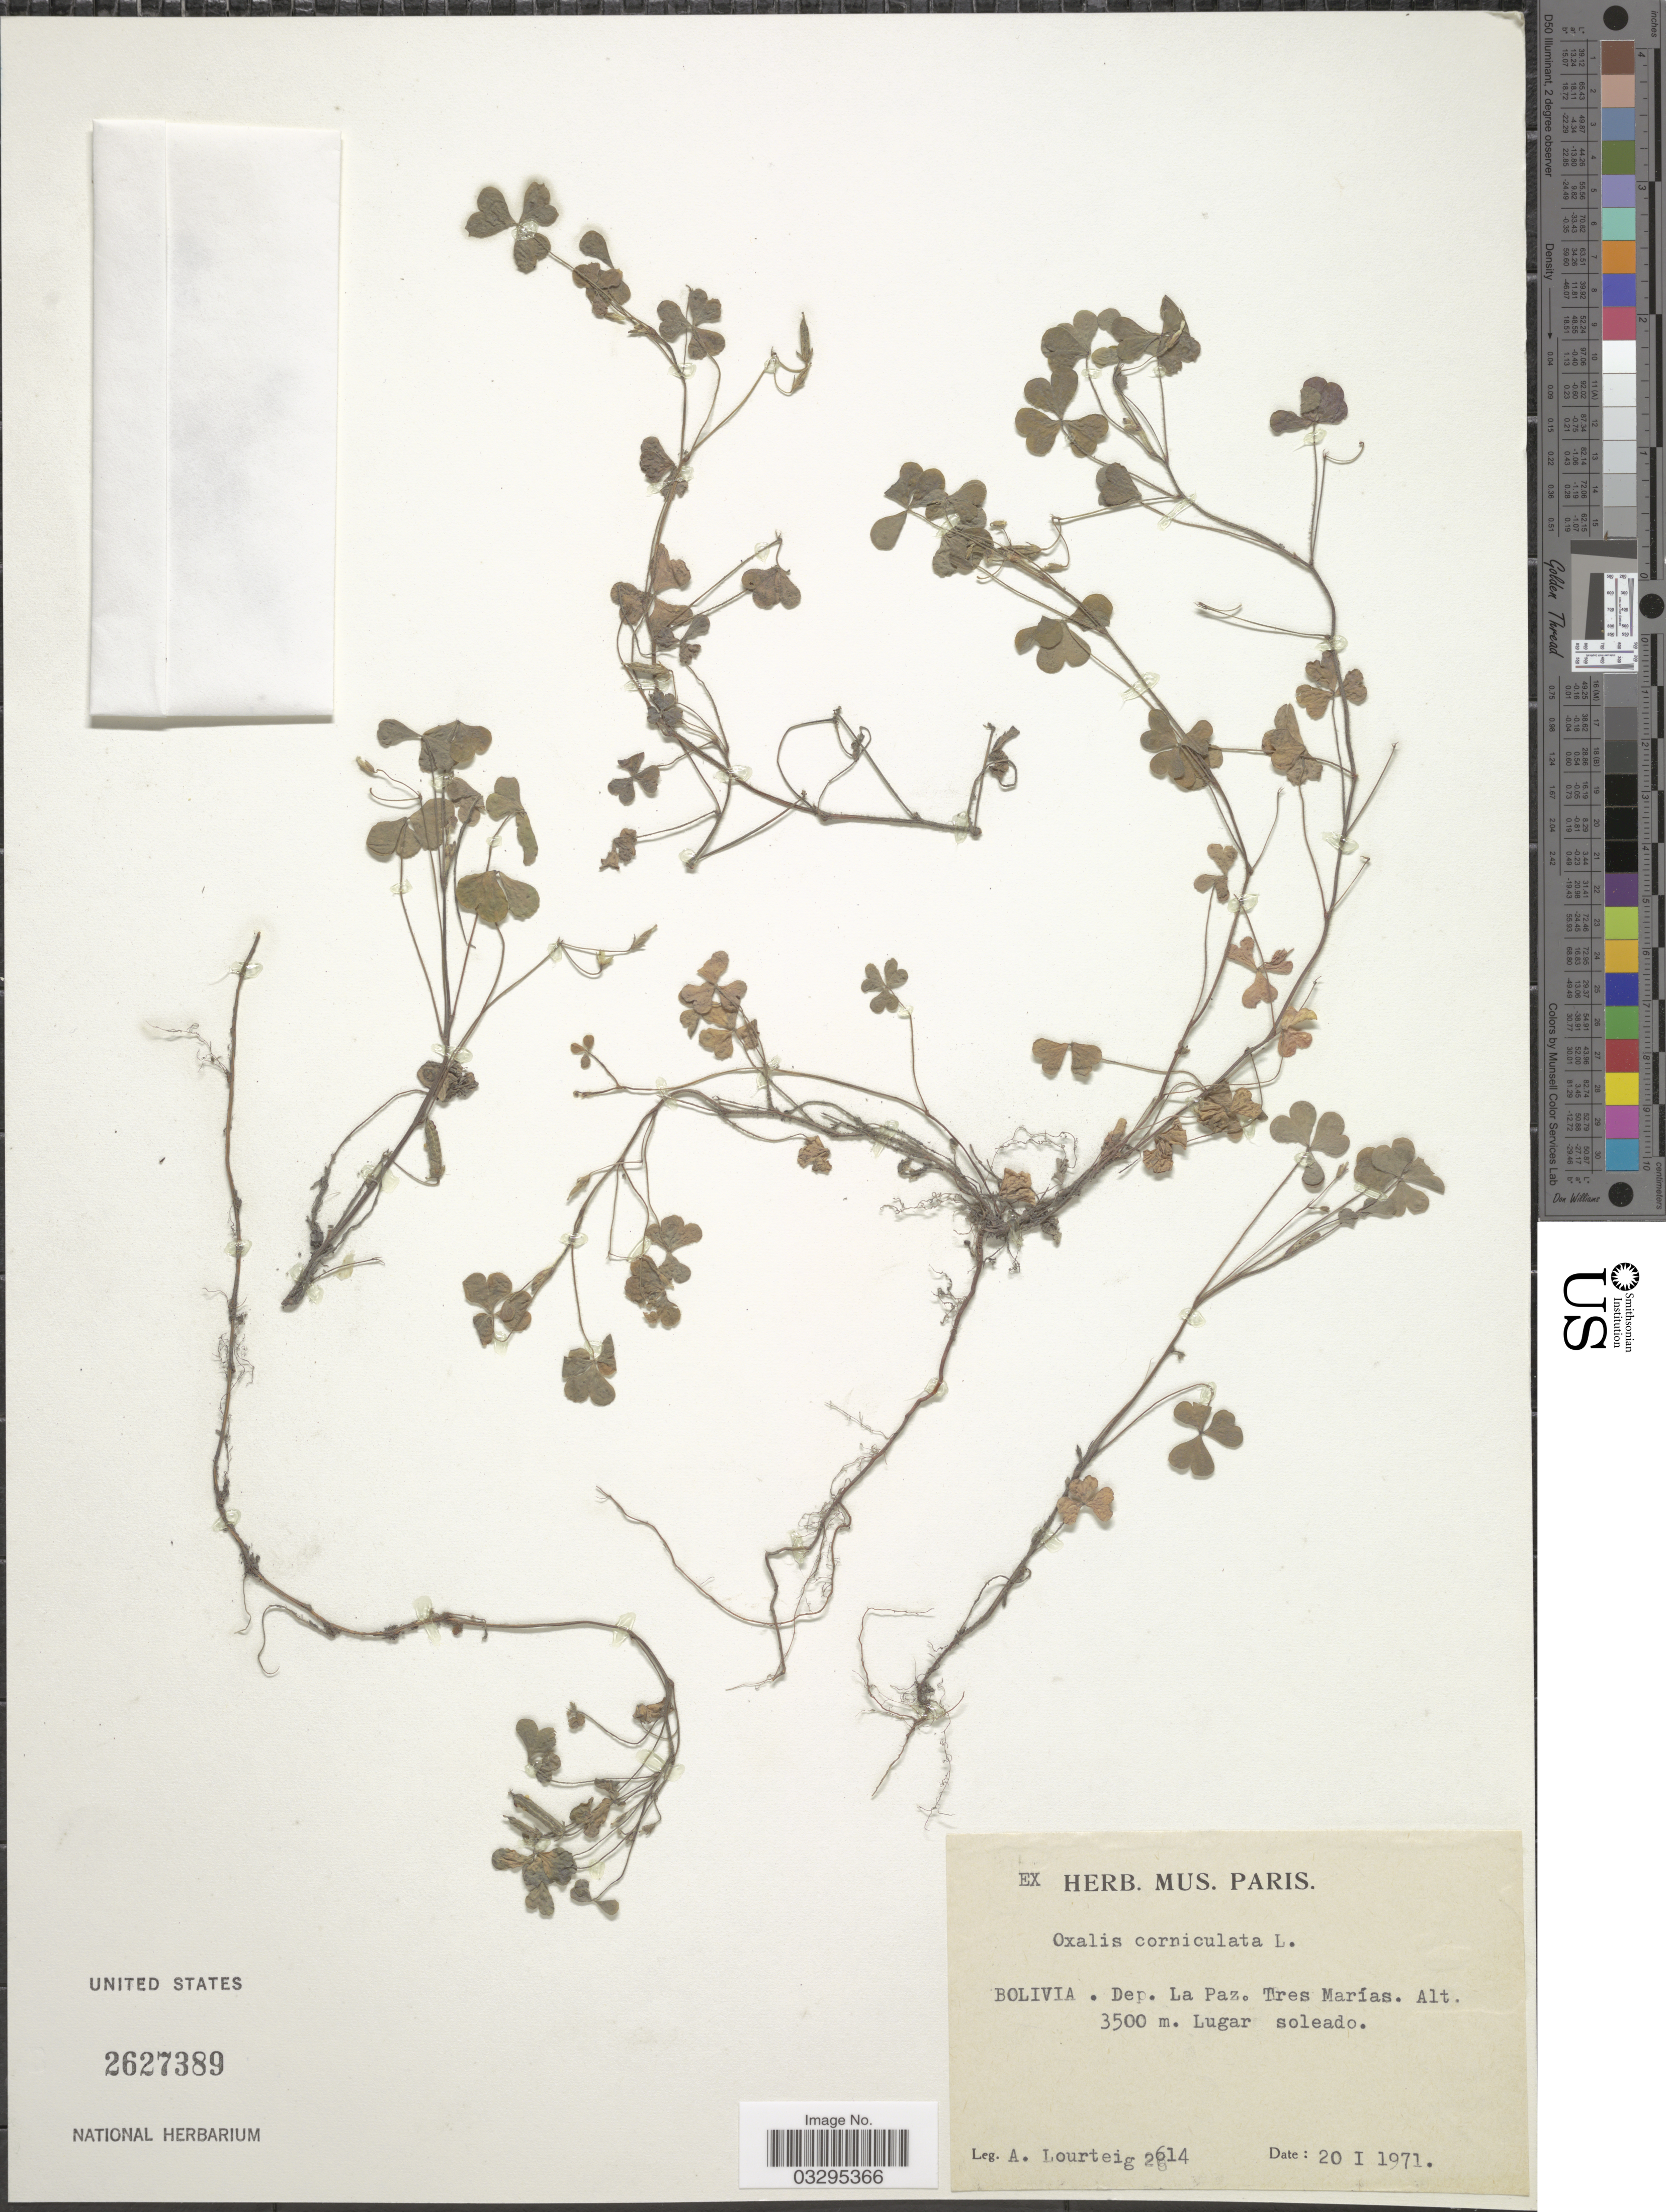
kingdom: Plantae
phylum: Tracheophyta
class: Magnoliopsida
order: Oxalidales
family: Oxalidaceae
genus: Oxalis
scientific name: Oxalis corniculata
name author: L.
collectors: A. Lourteig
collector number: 2614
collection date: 1971-01-20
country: Bolivia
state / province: La Paz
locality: Dep. La Paz. Tres Marías. Lugar soleado.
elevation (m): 3500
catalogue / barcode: US 2627389